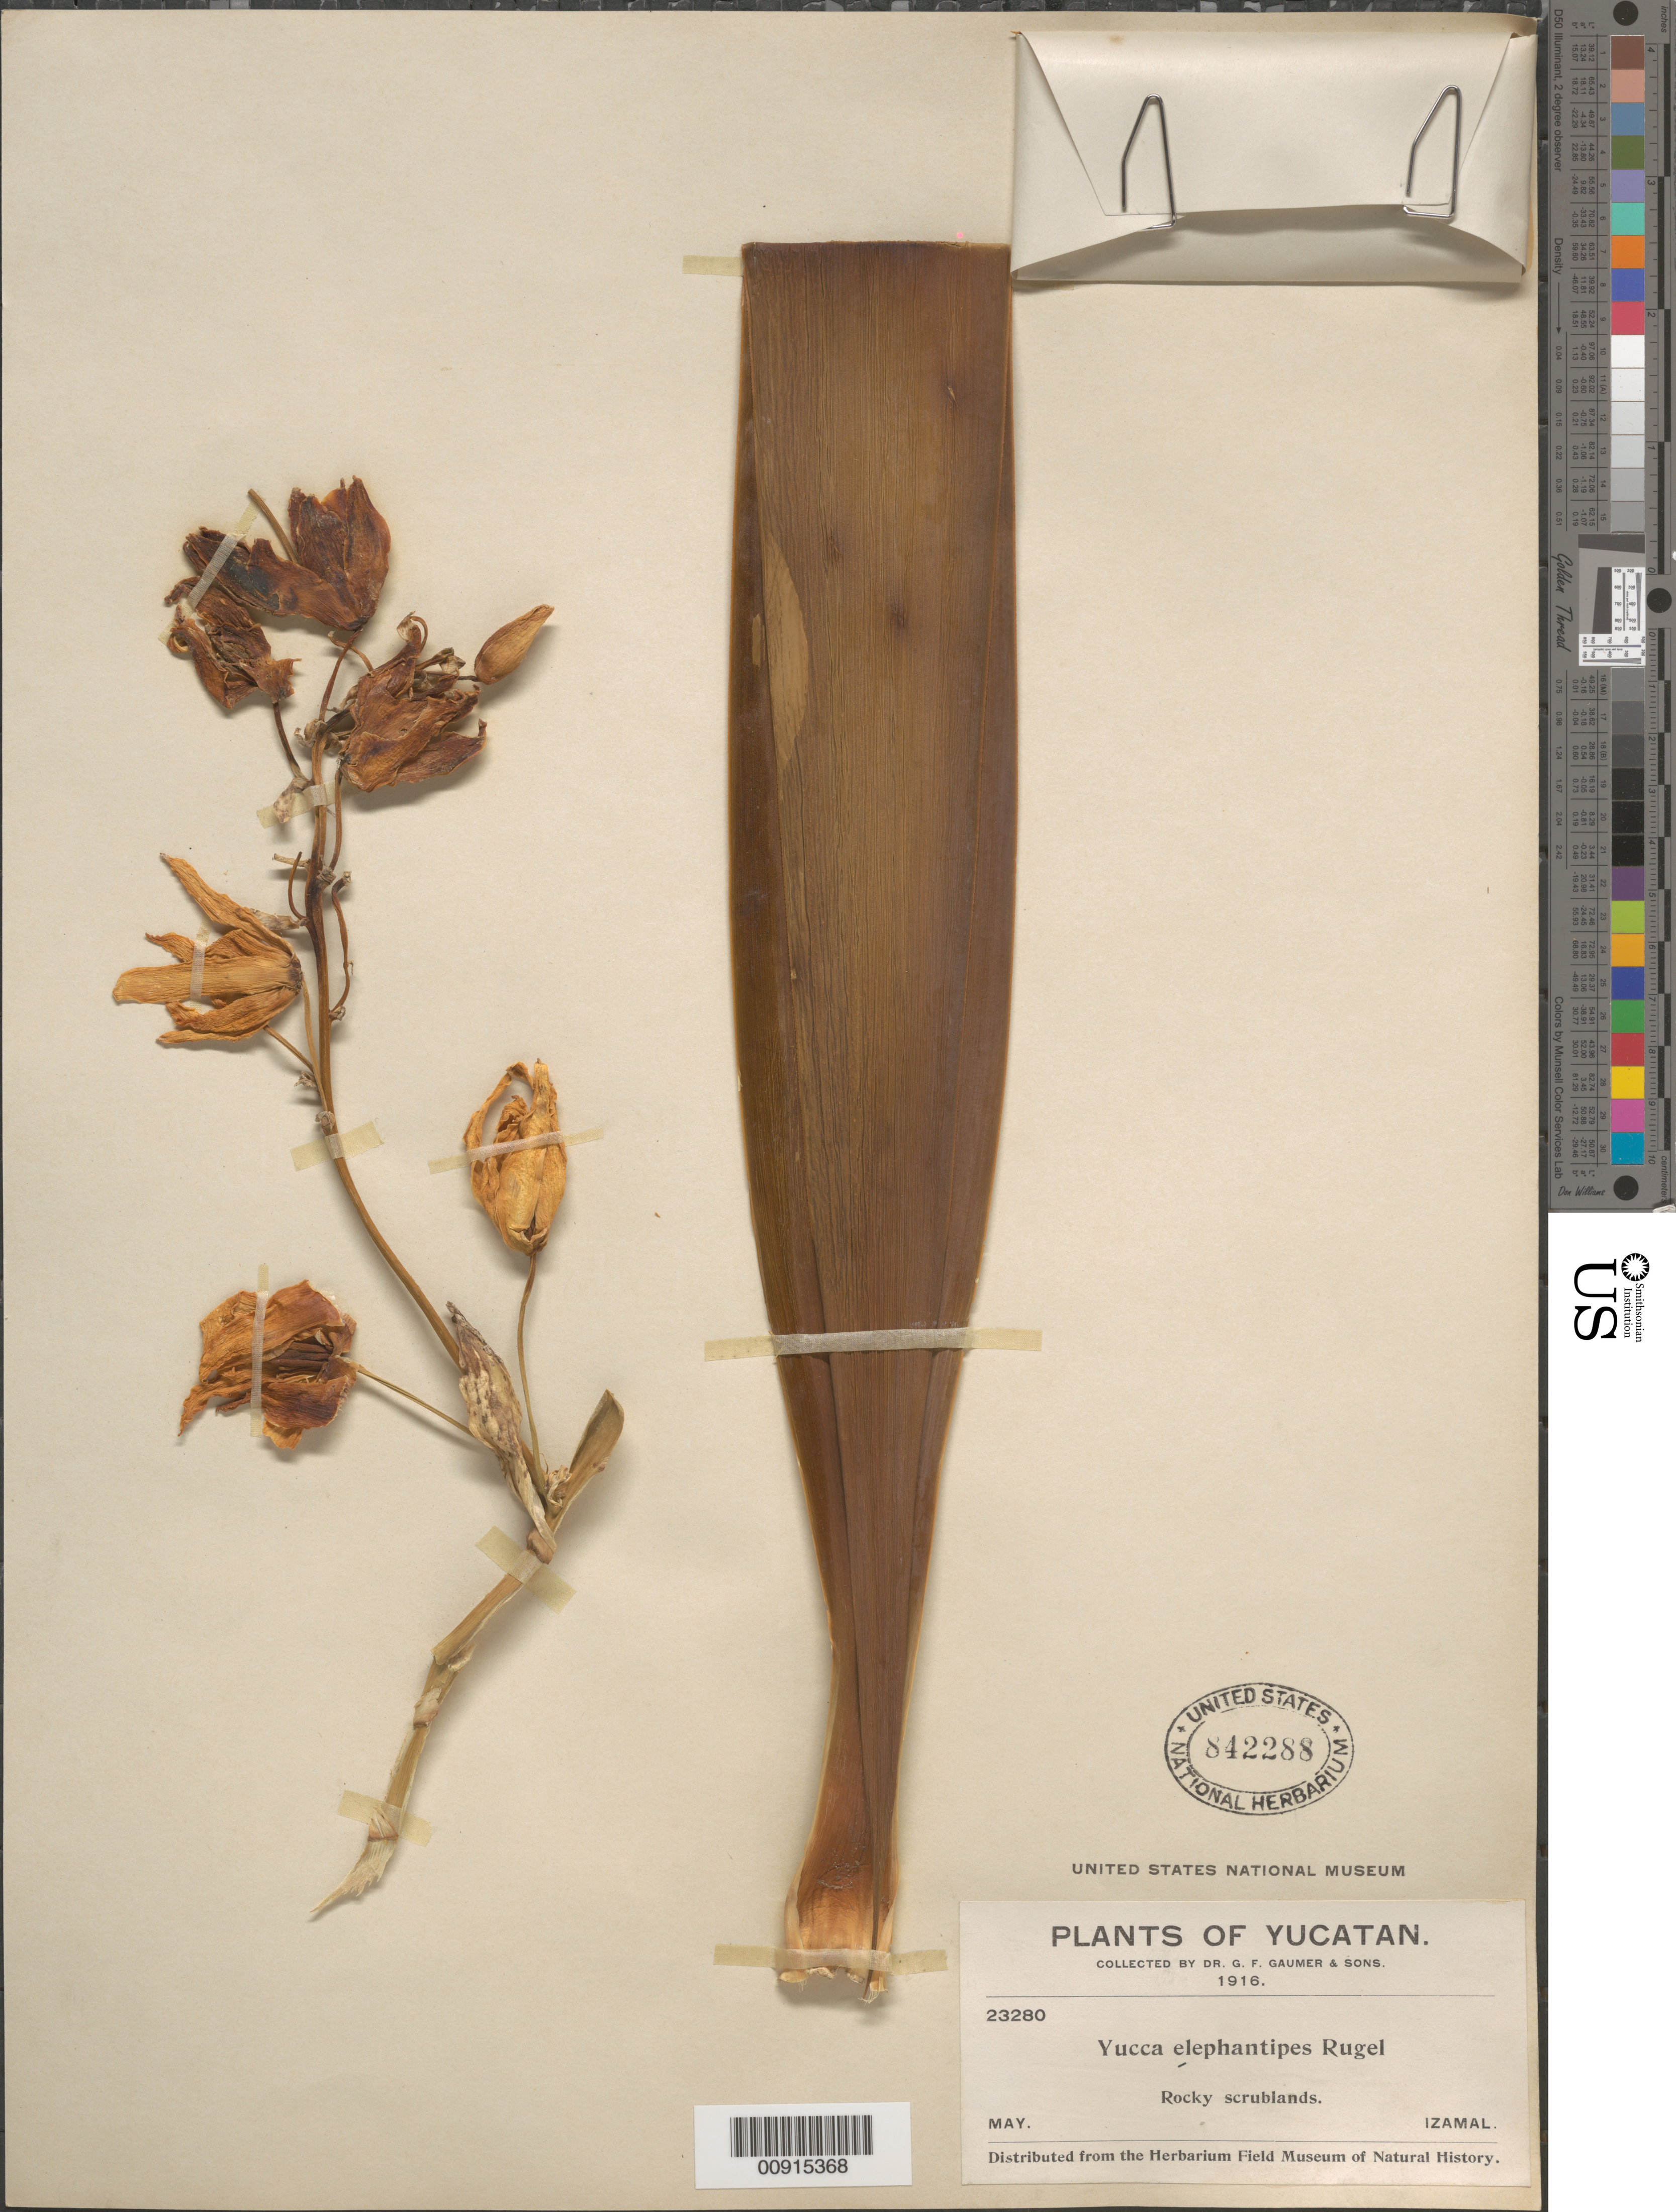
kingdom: Plantae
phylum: Tracheophyta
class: Liliopsida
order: Asparagales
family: Asparagaceae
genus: Yucca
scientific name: Yucca elephantipes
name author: Regel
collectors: G. F. Gaumer & et al.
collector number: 23280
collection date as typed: May 1916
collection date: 1916-05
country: Mexico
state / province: Yucatán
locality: Izamal, Yucatán.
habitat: Rocky scrublands.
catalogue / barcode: US 842288